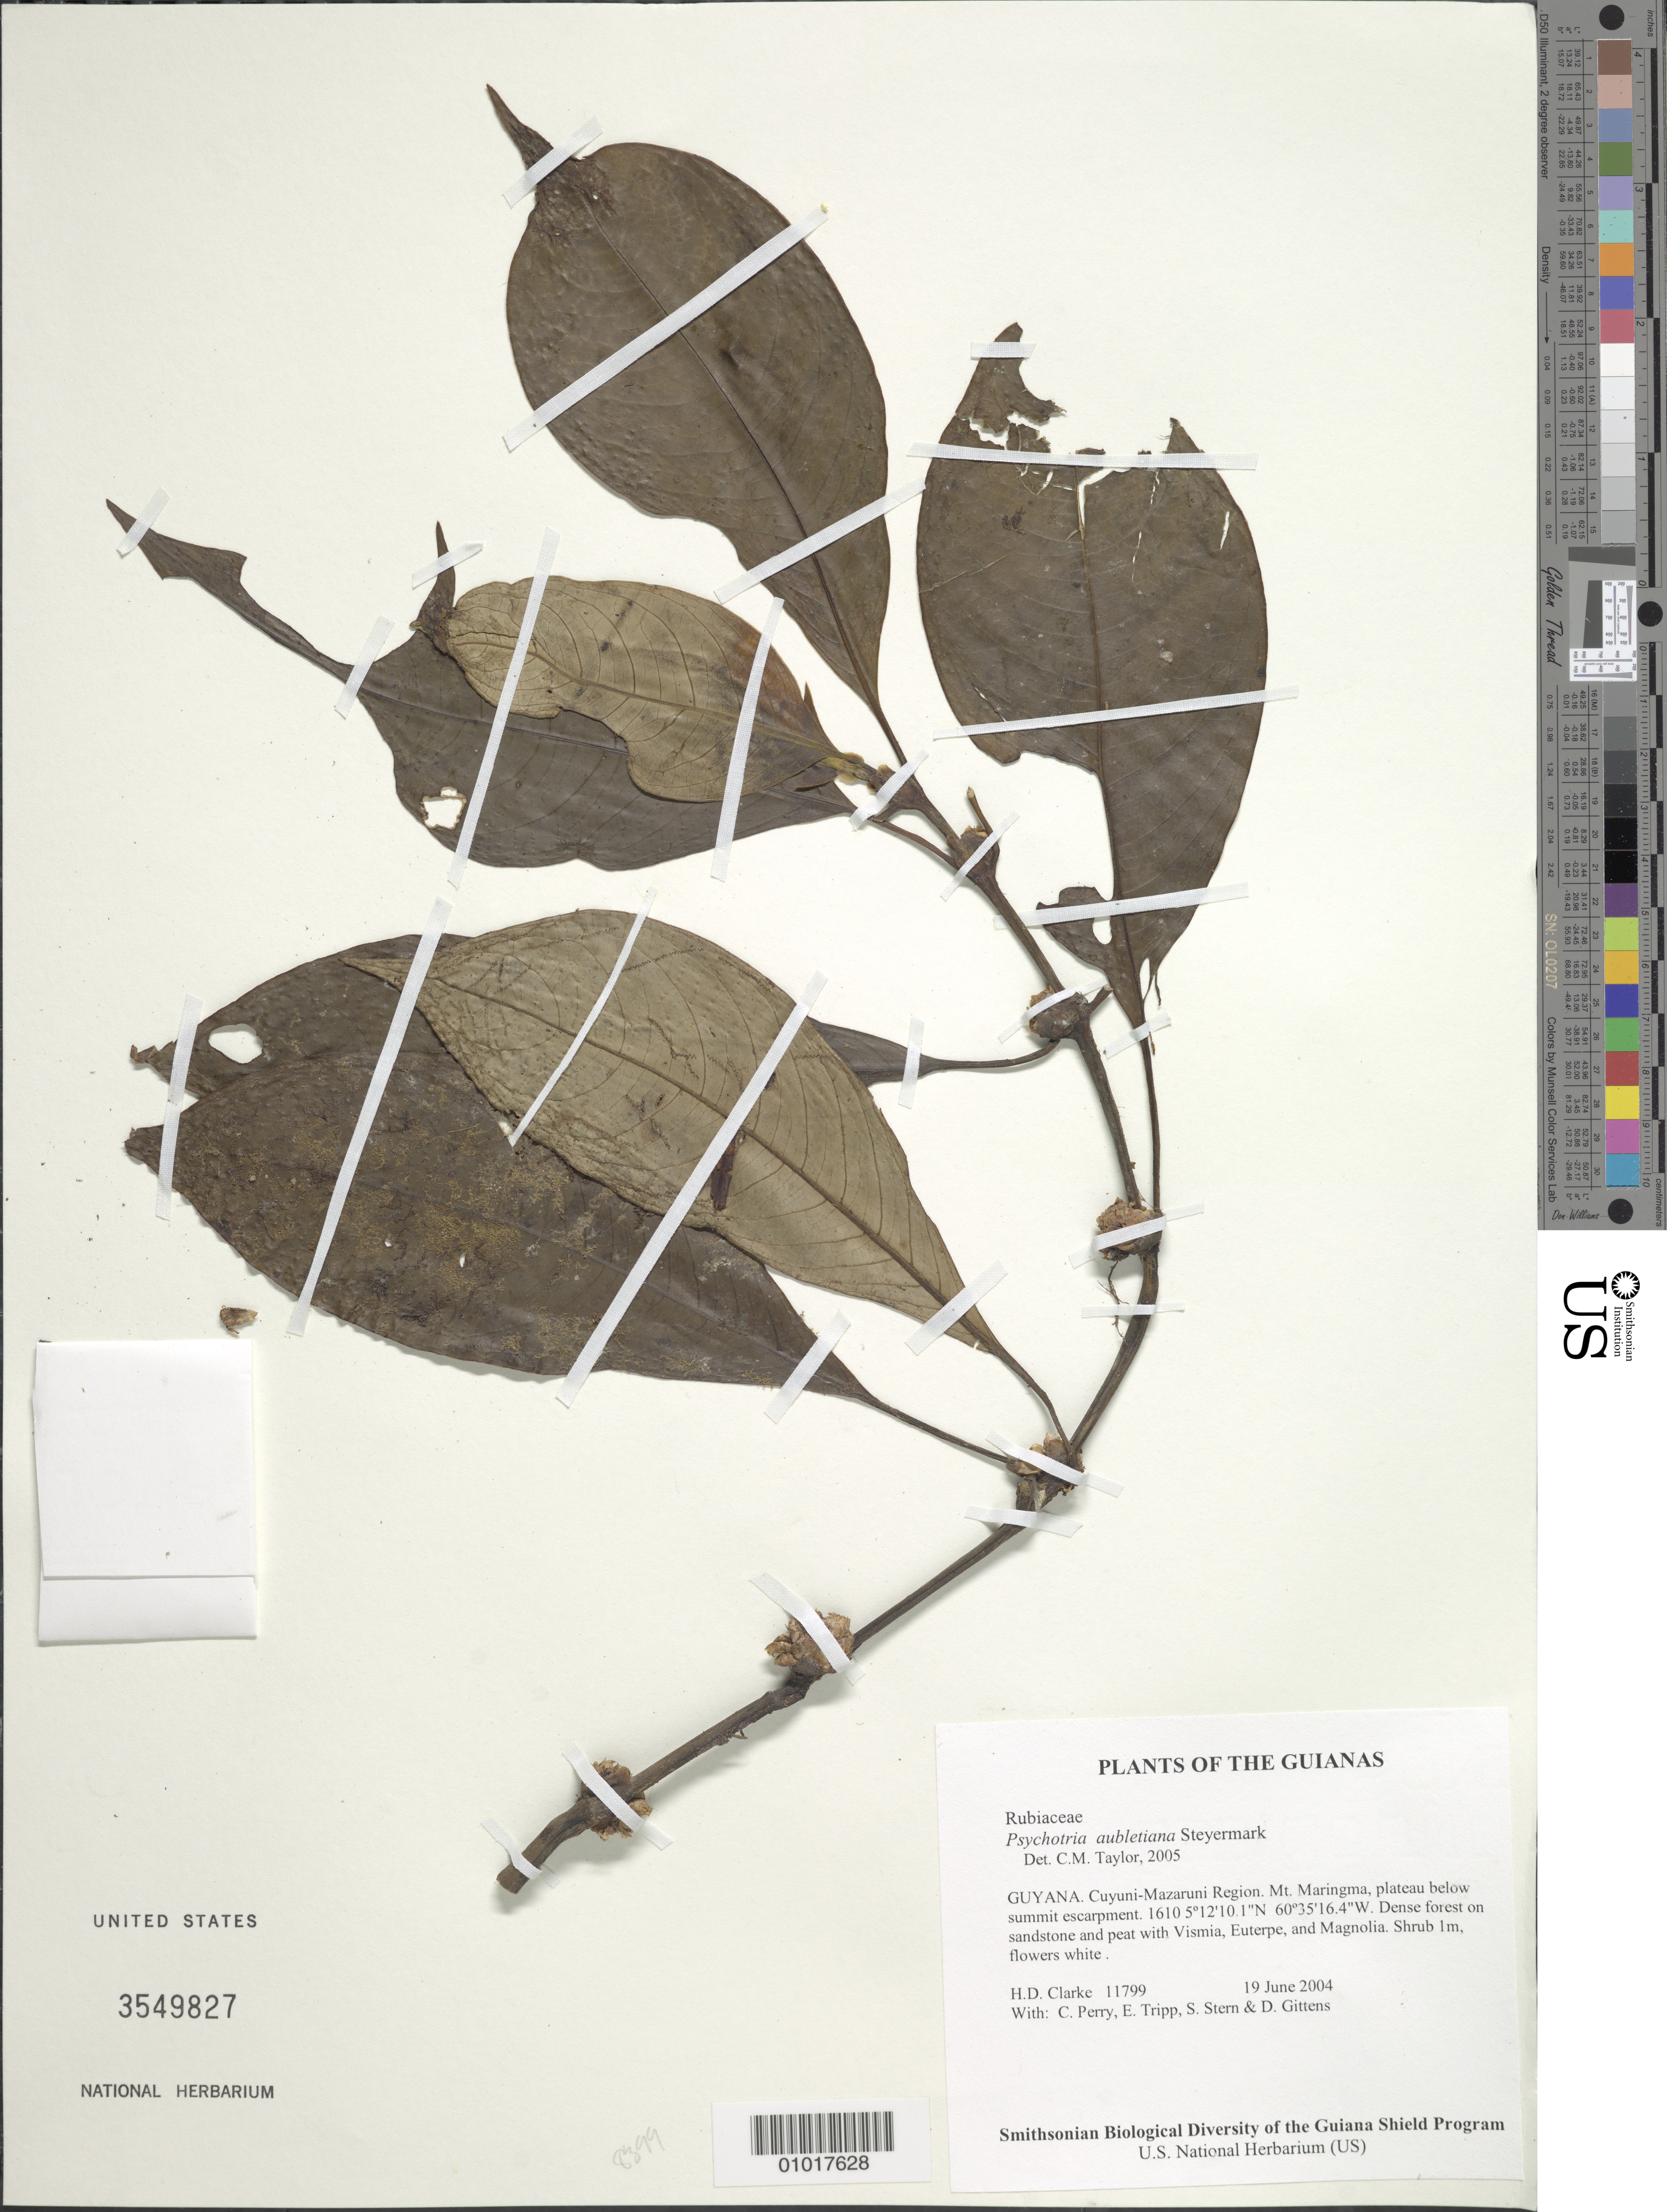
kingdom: Plantae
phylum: Tracheophyta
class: Magnoliopsida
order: Gentianales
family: Rubiaceae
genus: Palicourea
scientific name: Palicourea axillaris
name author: (Sw.) Borhidi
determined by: Kirkbride, J. H., Jr.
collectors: H. D. Clarke, C. Perry, E. Tripp, S. R. Stern & D. Gittens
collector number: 11799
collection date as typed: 19 June 2004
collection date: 2004-06-19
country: Guyana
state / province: Cuyuni-Mazaruni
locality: Mt. Maringma, plateau below summit escarpment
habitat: Dense forest on sandstone and peat with Vismia, Euterpe, and Magnolia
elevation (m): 1610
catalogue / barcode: US 3549827